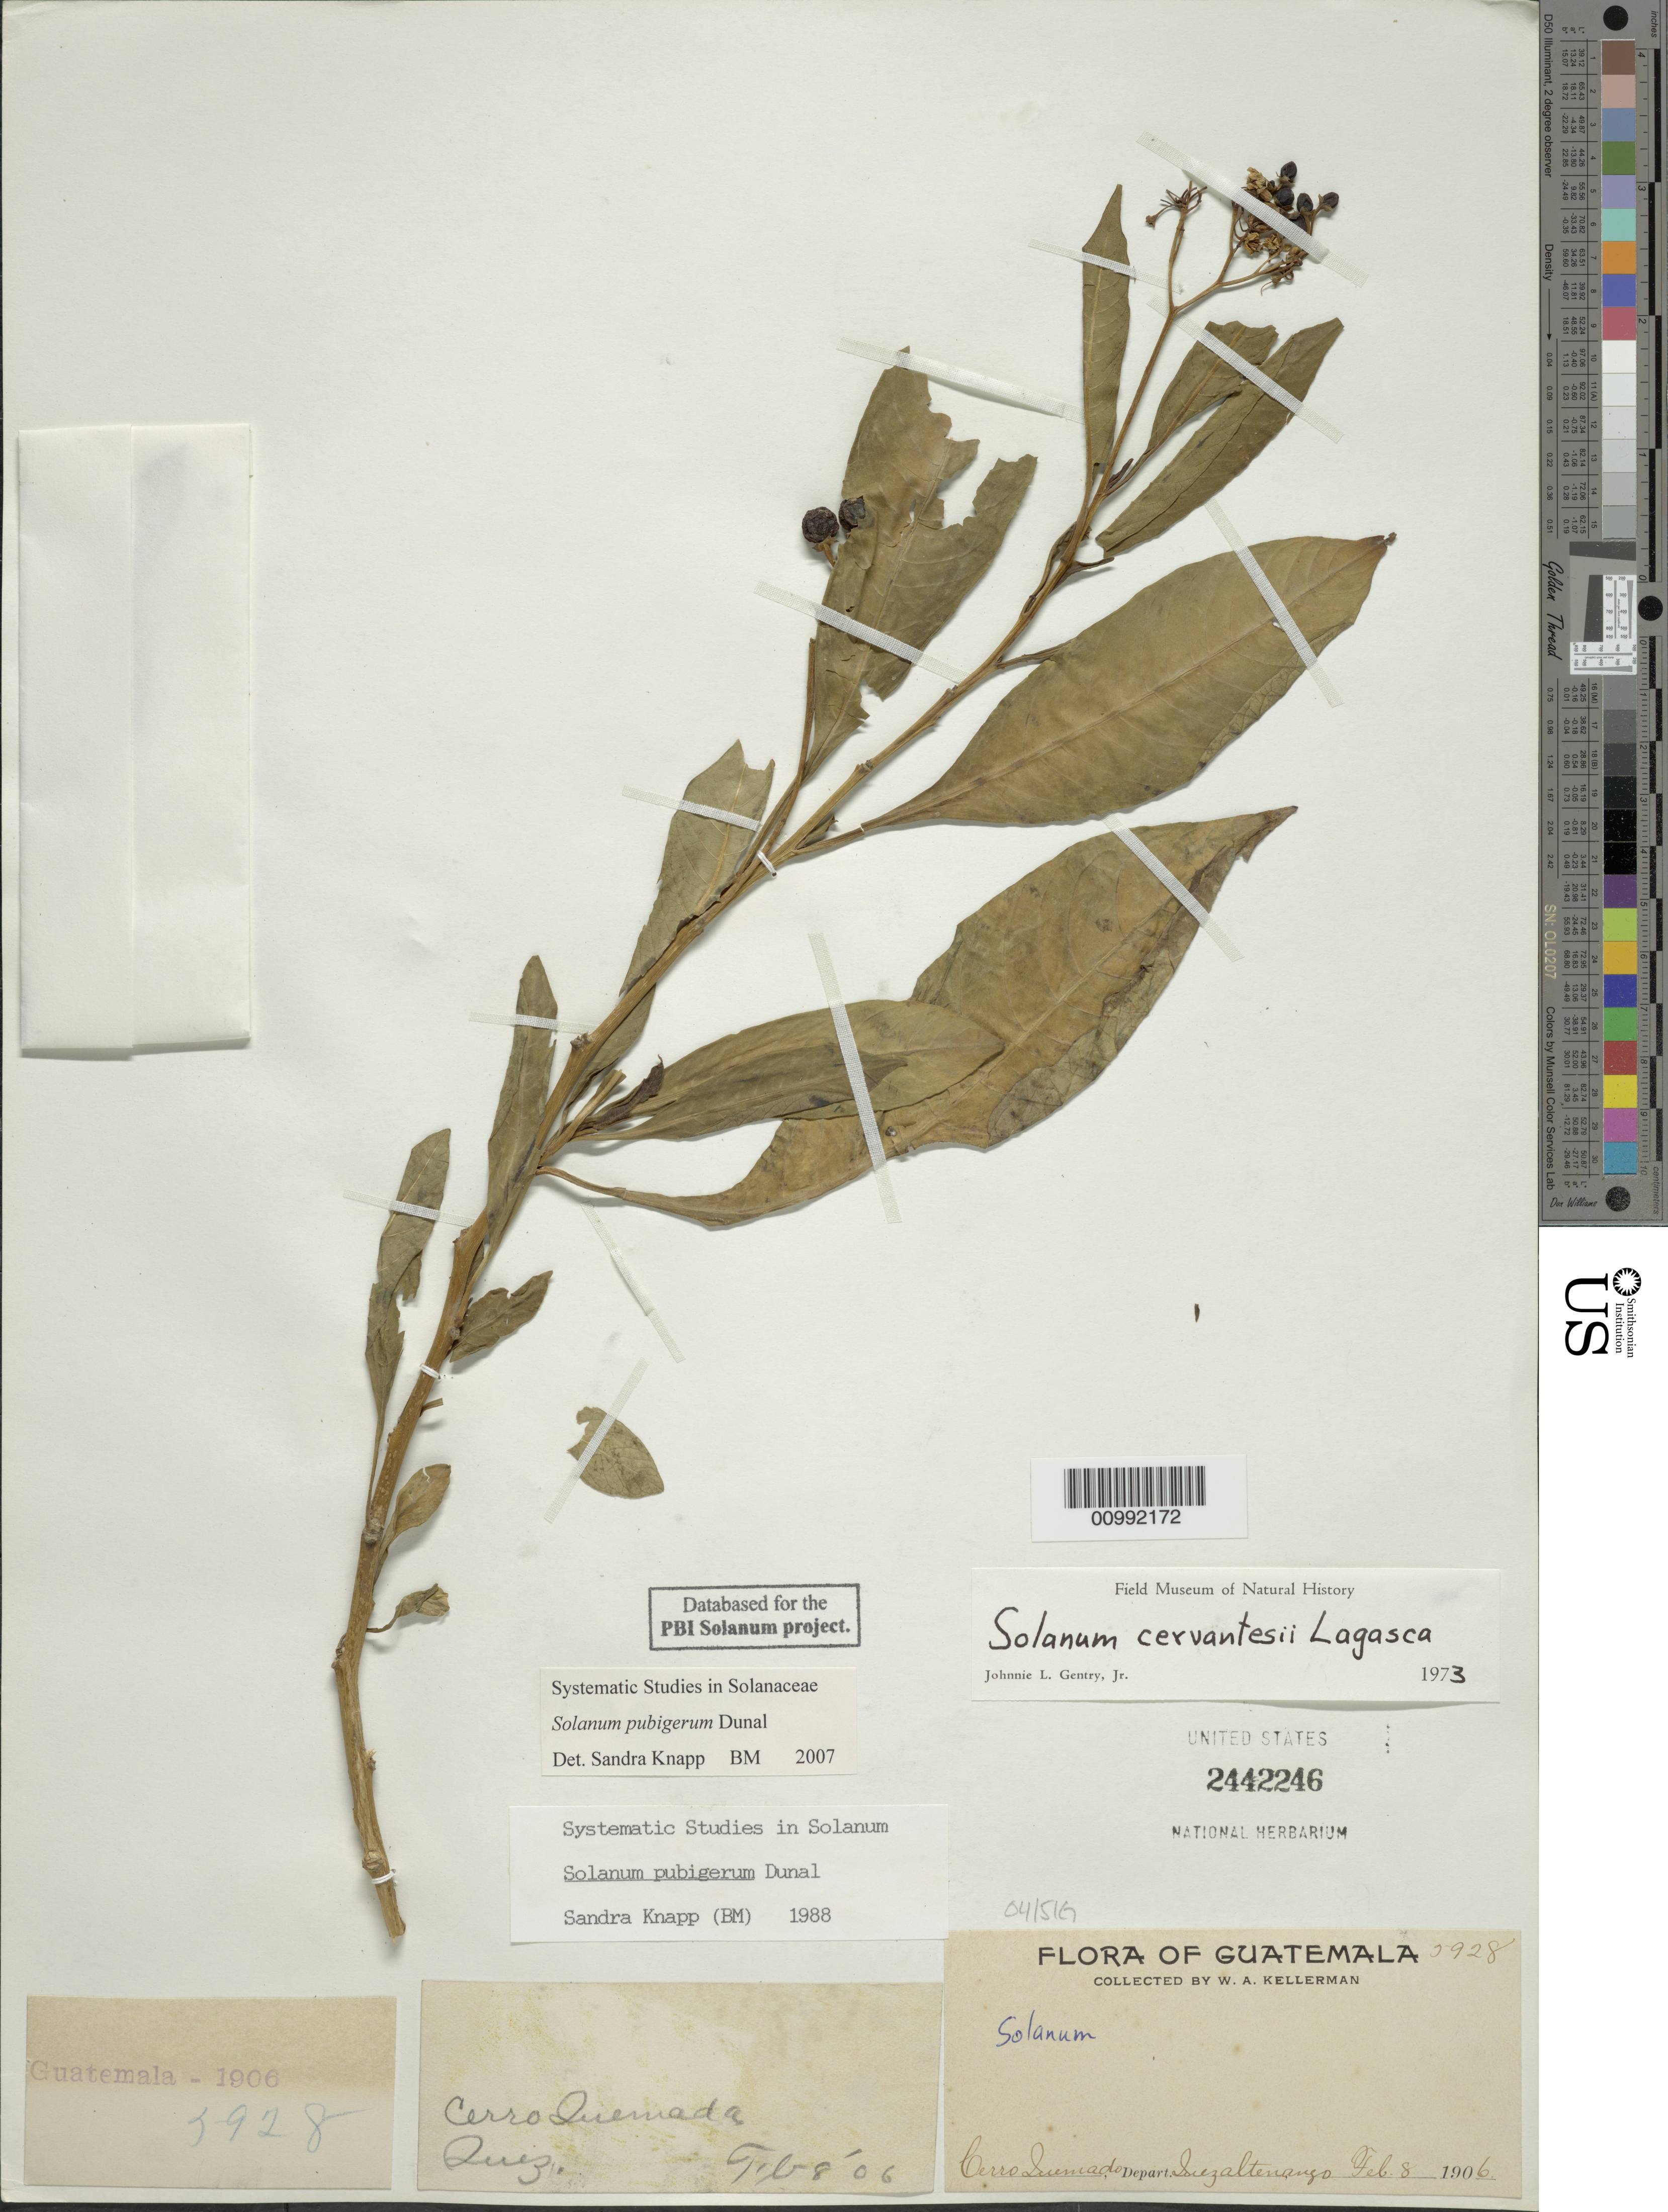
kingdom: Plantae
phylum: Tracheophyta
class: Magnoliopsida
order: Solanales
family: Solanaceae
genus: Solanum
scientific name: Solanum pubigerum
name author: Dunal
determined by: Knapp, S. D.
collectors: W. A. Kellerman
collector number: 3928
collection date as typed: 8 Feb 1906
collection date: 1906-02-08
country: Guatemala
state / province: Quetzaltenango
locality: Cerro Quemado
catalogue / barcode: US 2442246